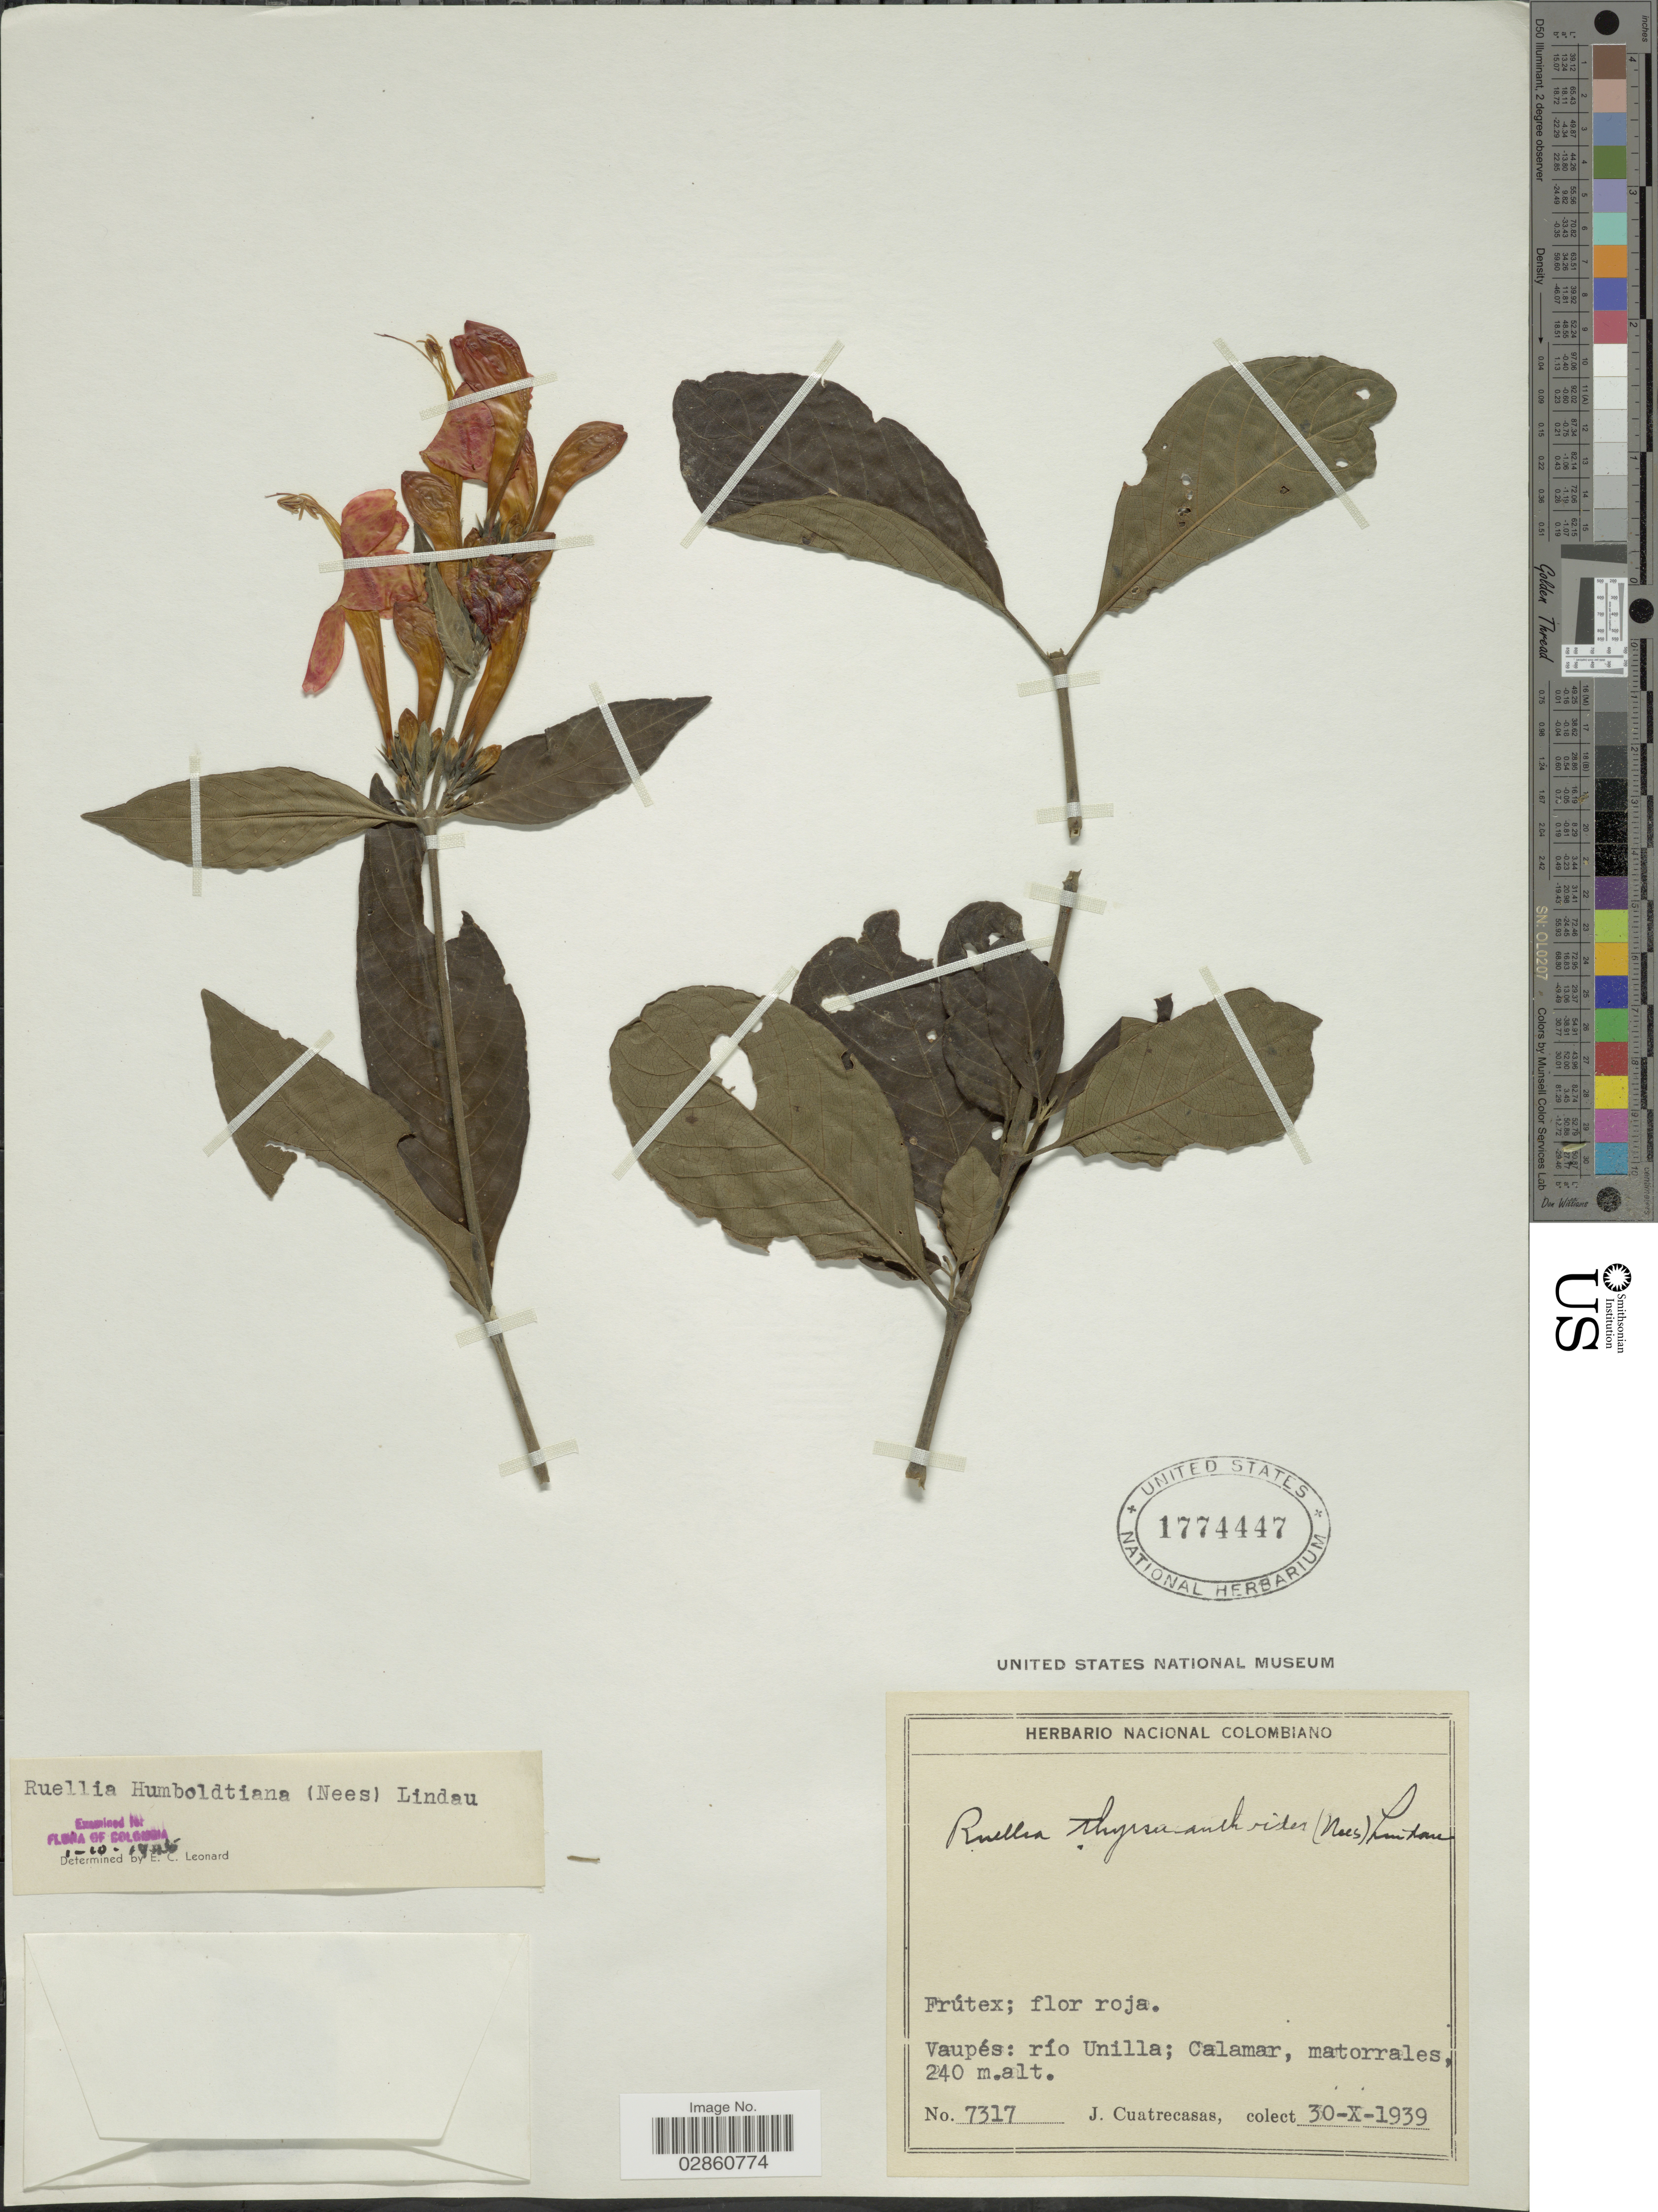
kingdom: Plantae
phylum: Tracheophyta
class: Magnoliopsida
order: Lamiales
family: Acanthaceae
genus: Ruellia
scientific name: Ruellia humboldtiana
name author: (Nees) Lindau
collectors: J. Cuatrecasas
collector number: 7317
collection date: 1939-10-30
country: Colombia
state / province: Vaupés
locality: Río Unilla; Calamar, matorrales.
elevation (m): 240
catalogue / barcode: US 1774447